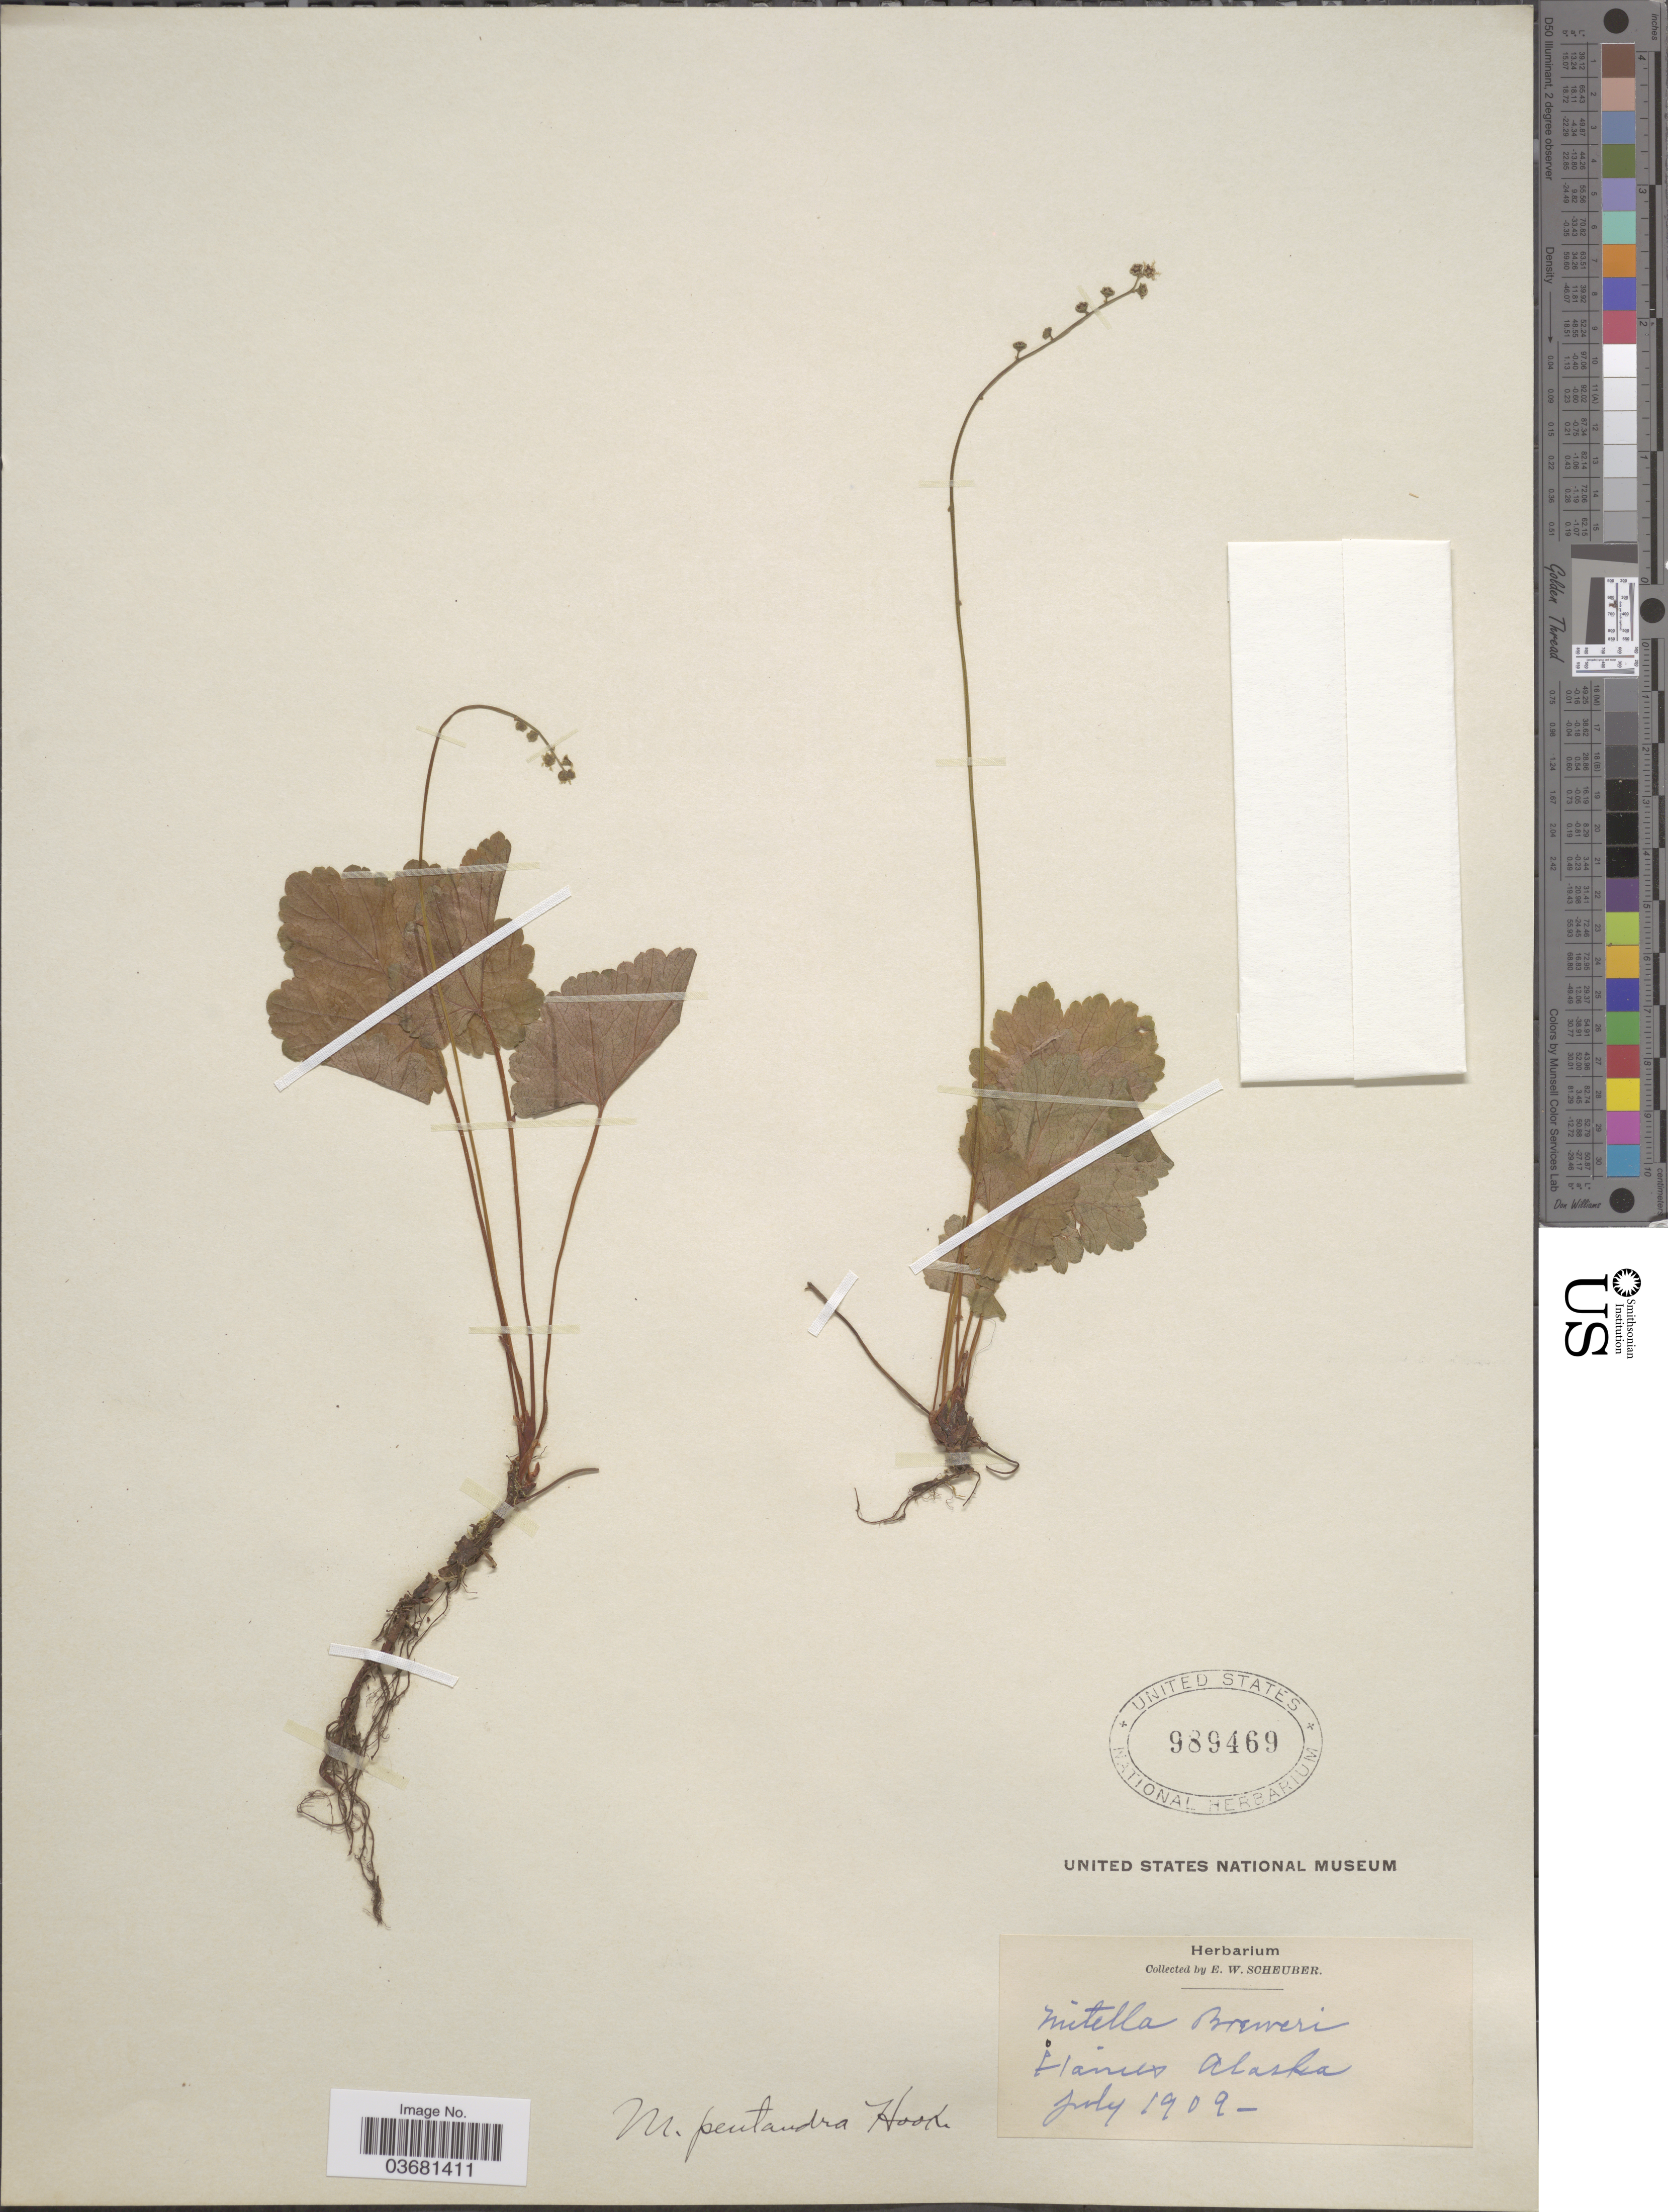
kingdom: Plantae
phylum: Tracheophyta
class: Magnoliopsida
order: Saxifragales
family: Saxifragaceae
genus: Mitella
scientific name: Mitella pentandra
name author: Hook.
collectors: E. Scheuber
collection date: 1909-07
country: United States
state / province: Alaska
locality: Haines Alaska.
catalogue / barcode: US 989469